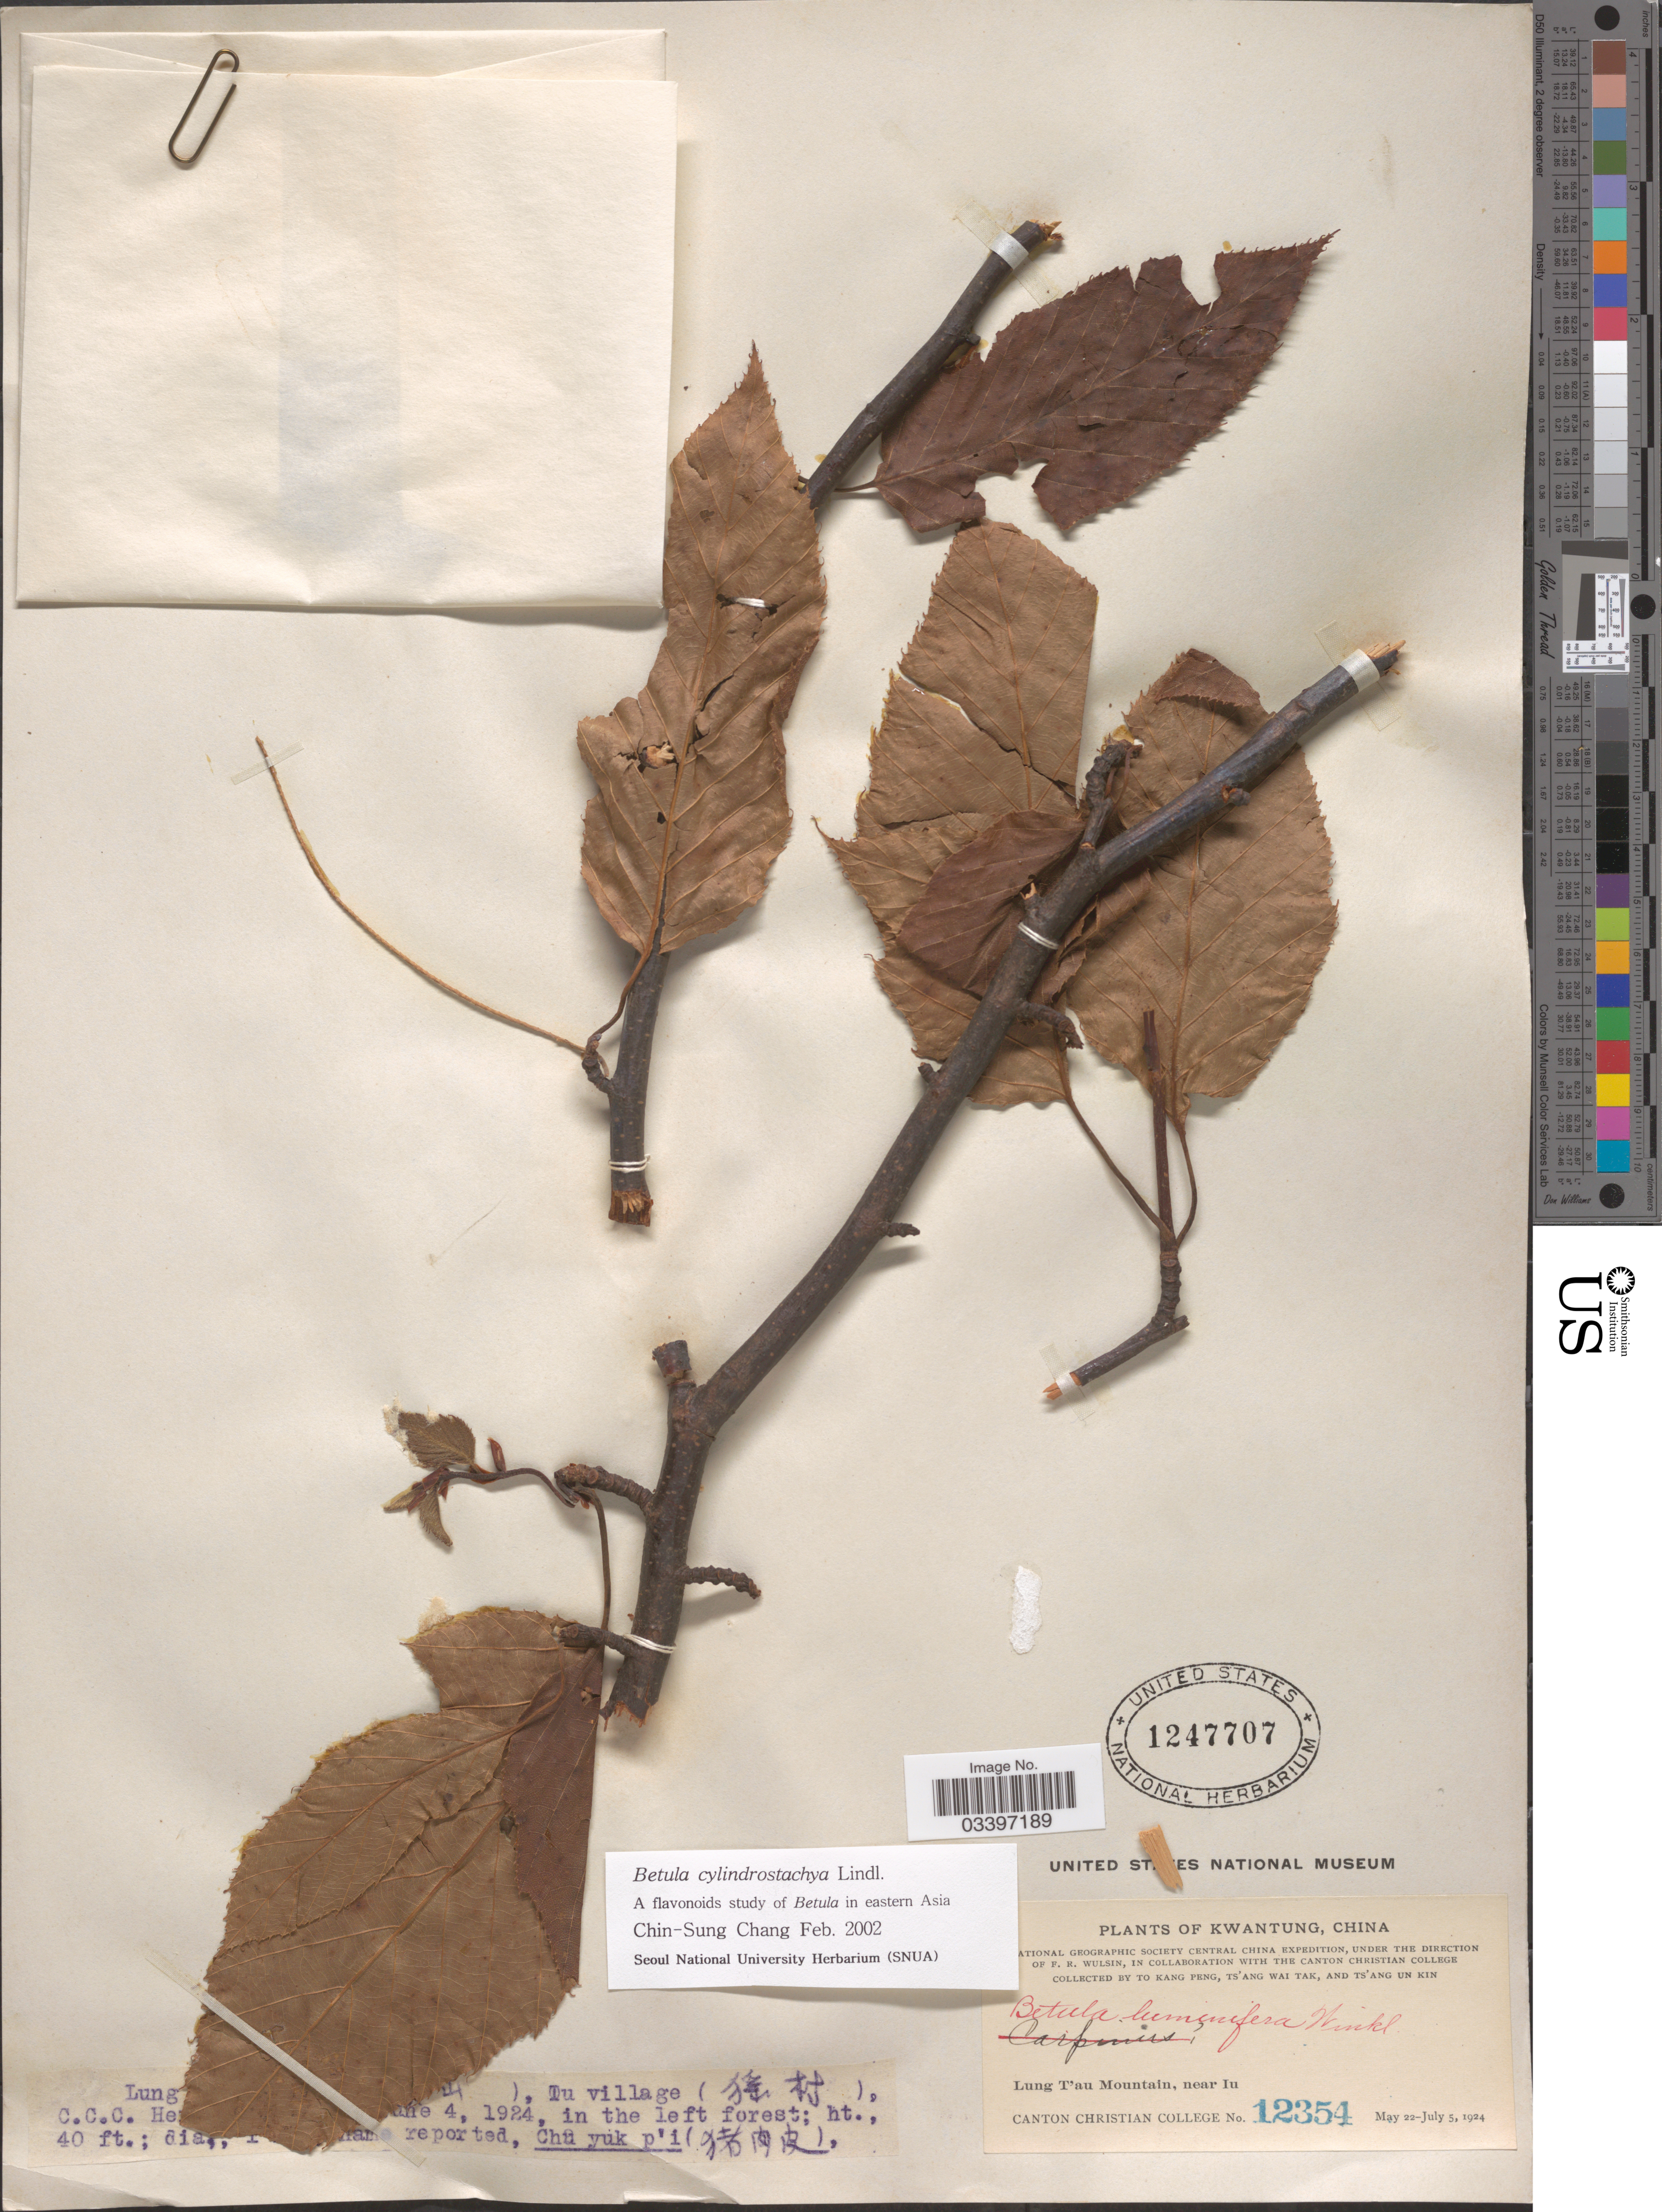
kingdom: Plantae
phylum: Tracheophyta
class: Magnoliopsida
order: Fagales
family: Betulaceae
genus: Betula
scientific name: Betula cylindrostachys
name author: Lindl. ex Wall.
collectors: Kang Peng To, W. T. Tsang & Ts' Ang Un Kin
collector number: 12354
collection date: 1924-06-04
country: China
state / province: Guangdong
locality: Kwangtung. Lun T'au Mountain, near Iu. Lung [illegible text], Iu village (X).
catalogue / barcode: US 1247707